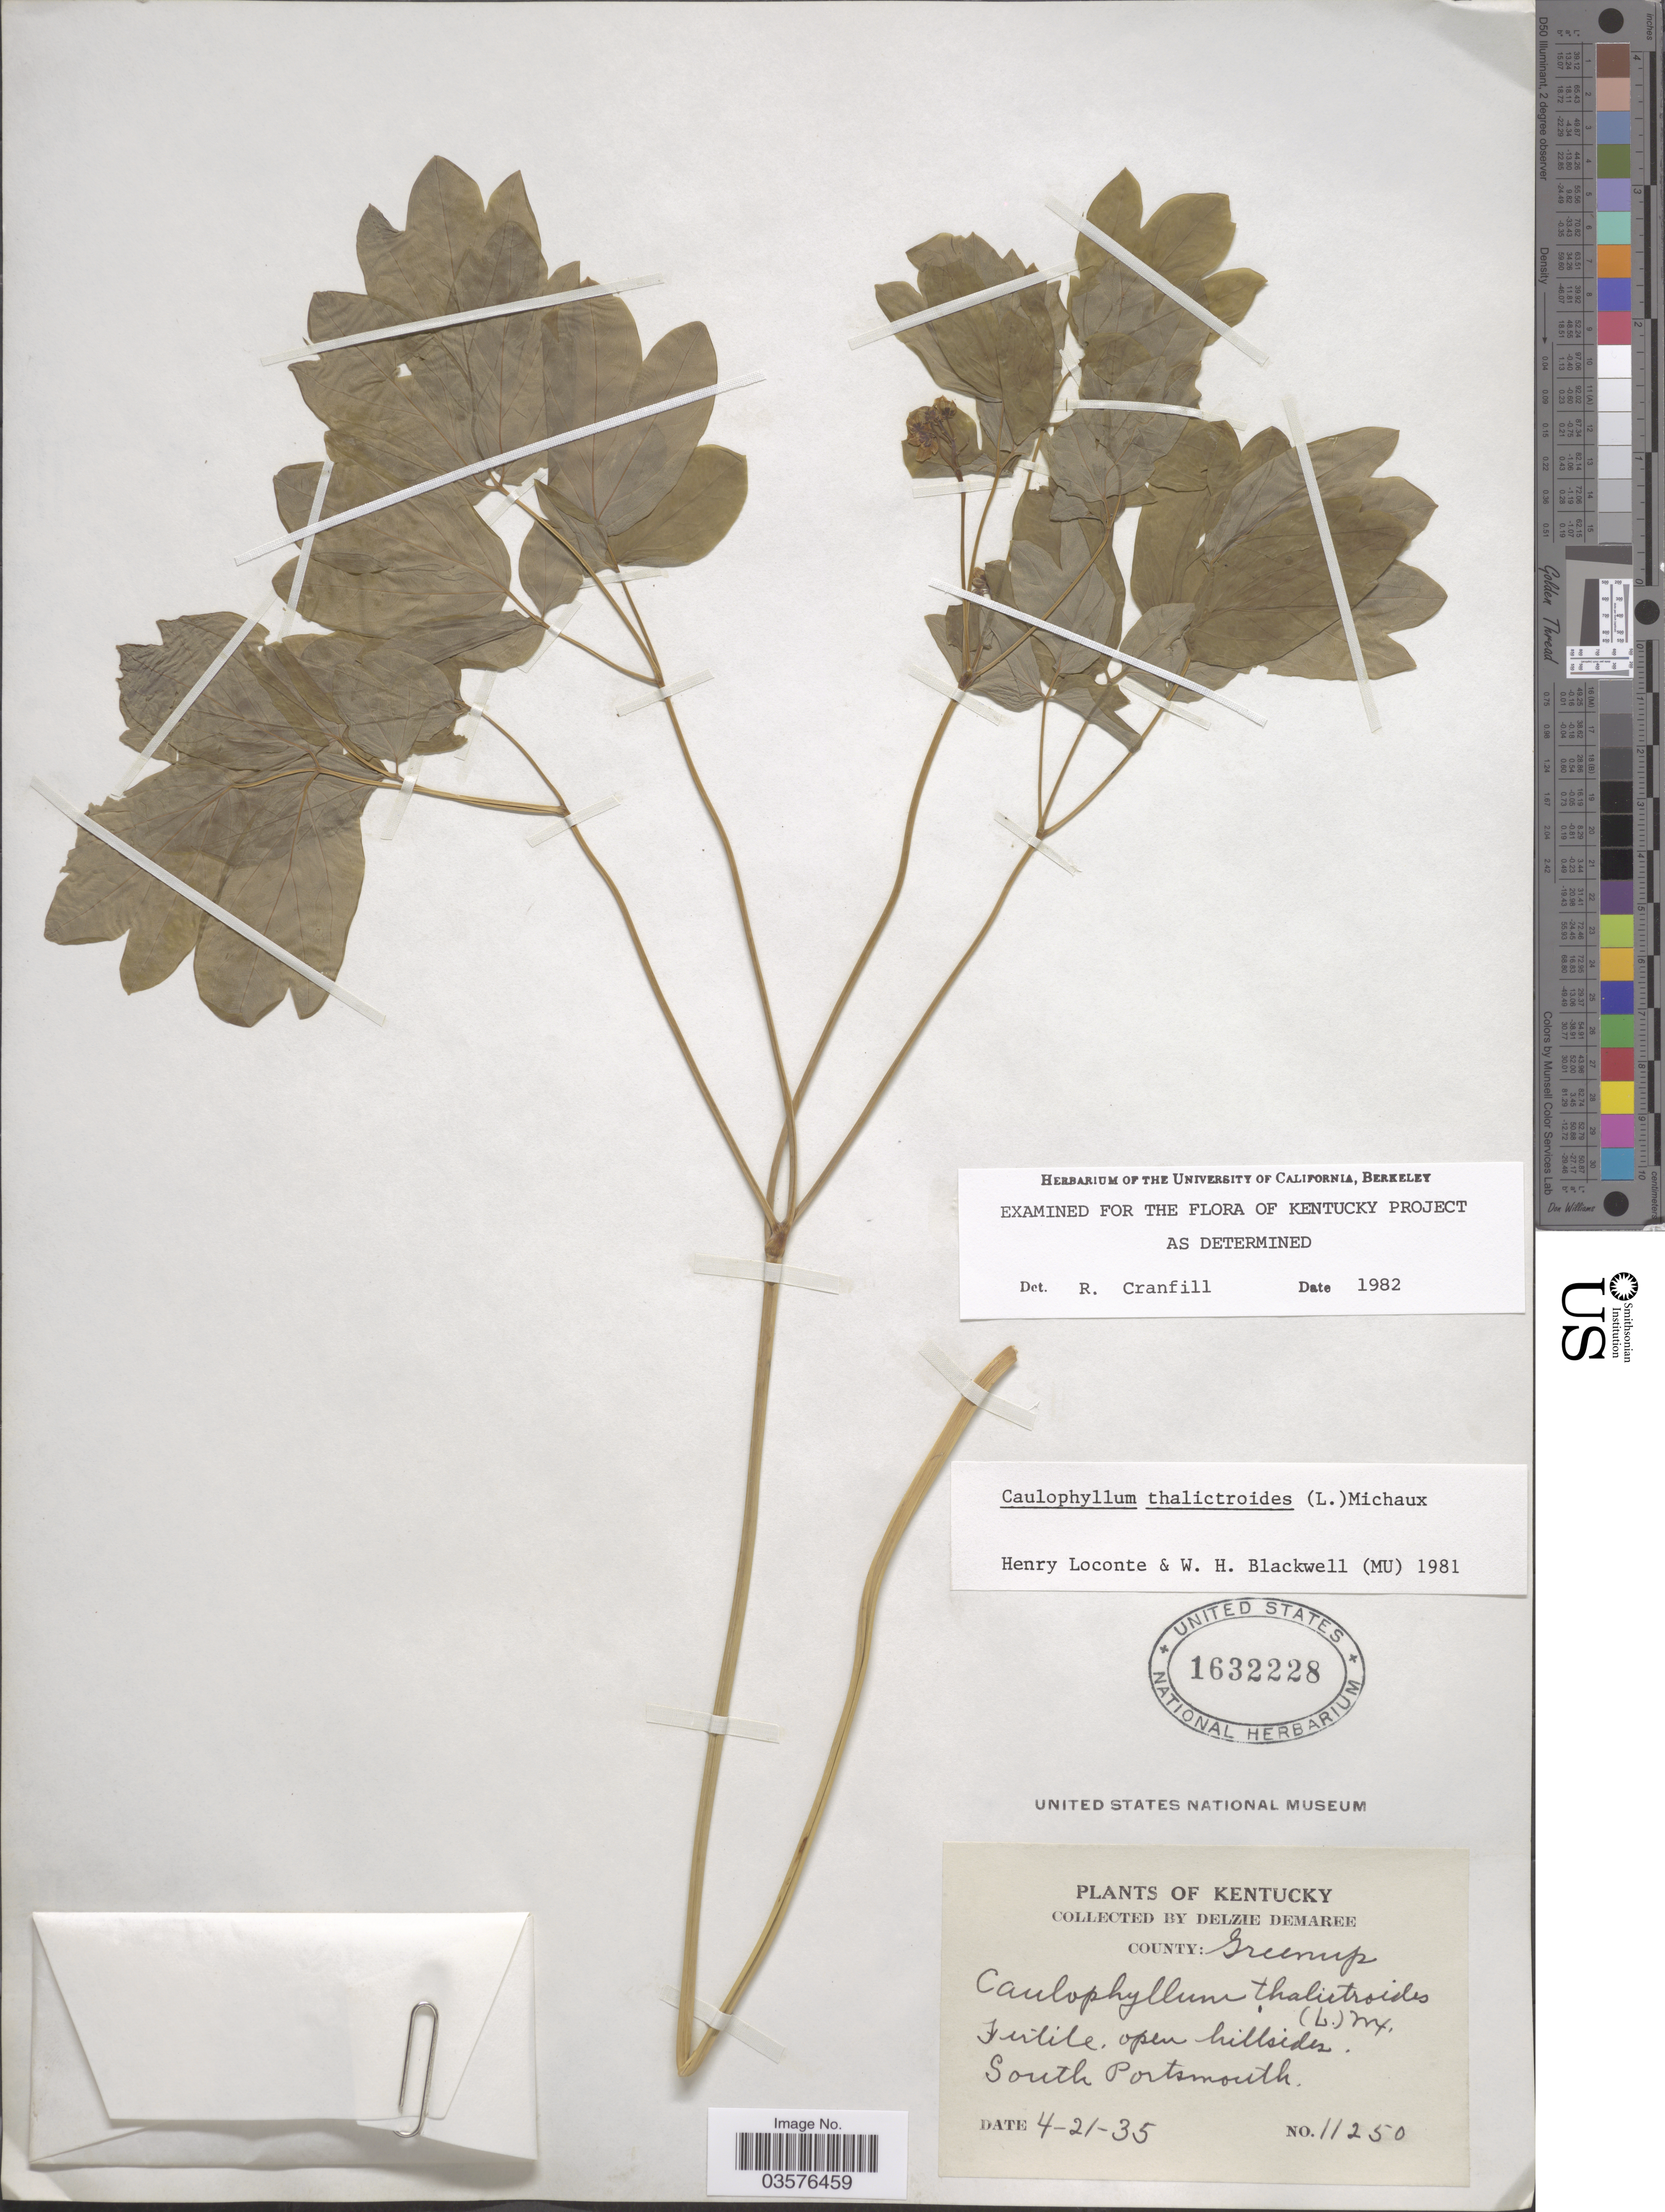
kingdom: Plantae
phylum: Tracheophyta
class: Magnoliopsida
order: Ranunculales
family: Berberidaceae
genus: Caulophyllum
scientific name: Caulophyllum thalictroides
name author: (L.) Michx.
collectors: D. Demaree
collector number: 11250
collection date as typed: Transcribed d/m/y: 21/4/35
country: United States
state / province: Kentucky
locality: Country: Greenup. South Portsmouth.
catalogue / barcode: US 1632228